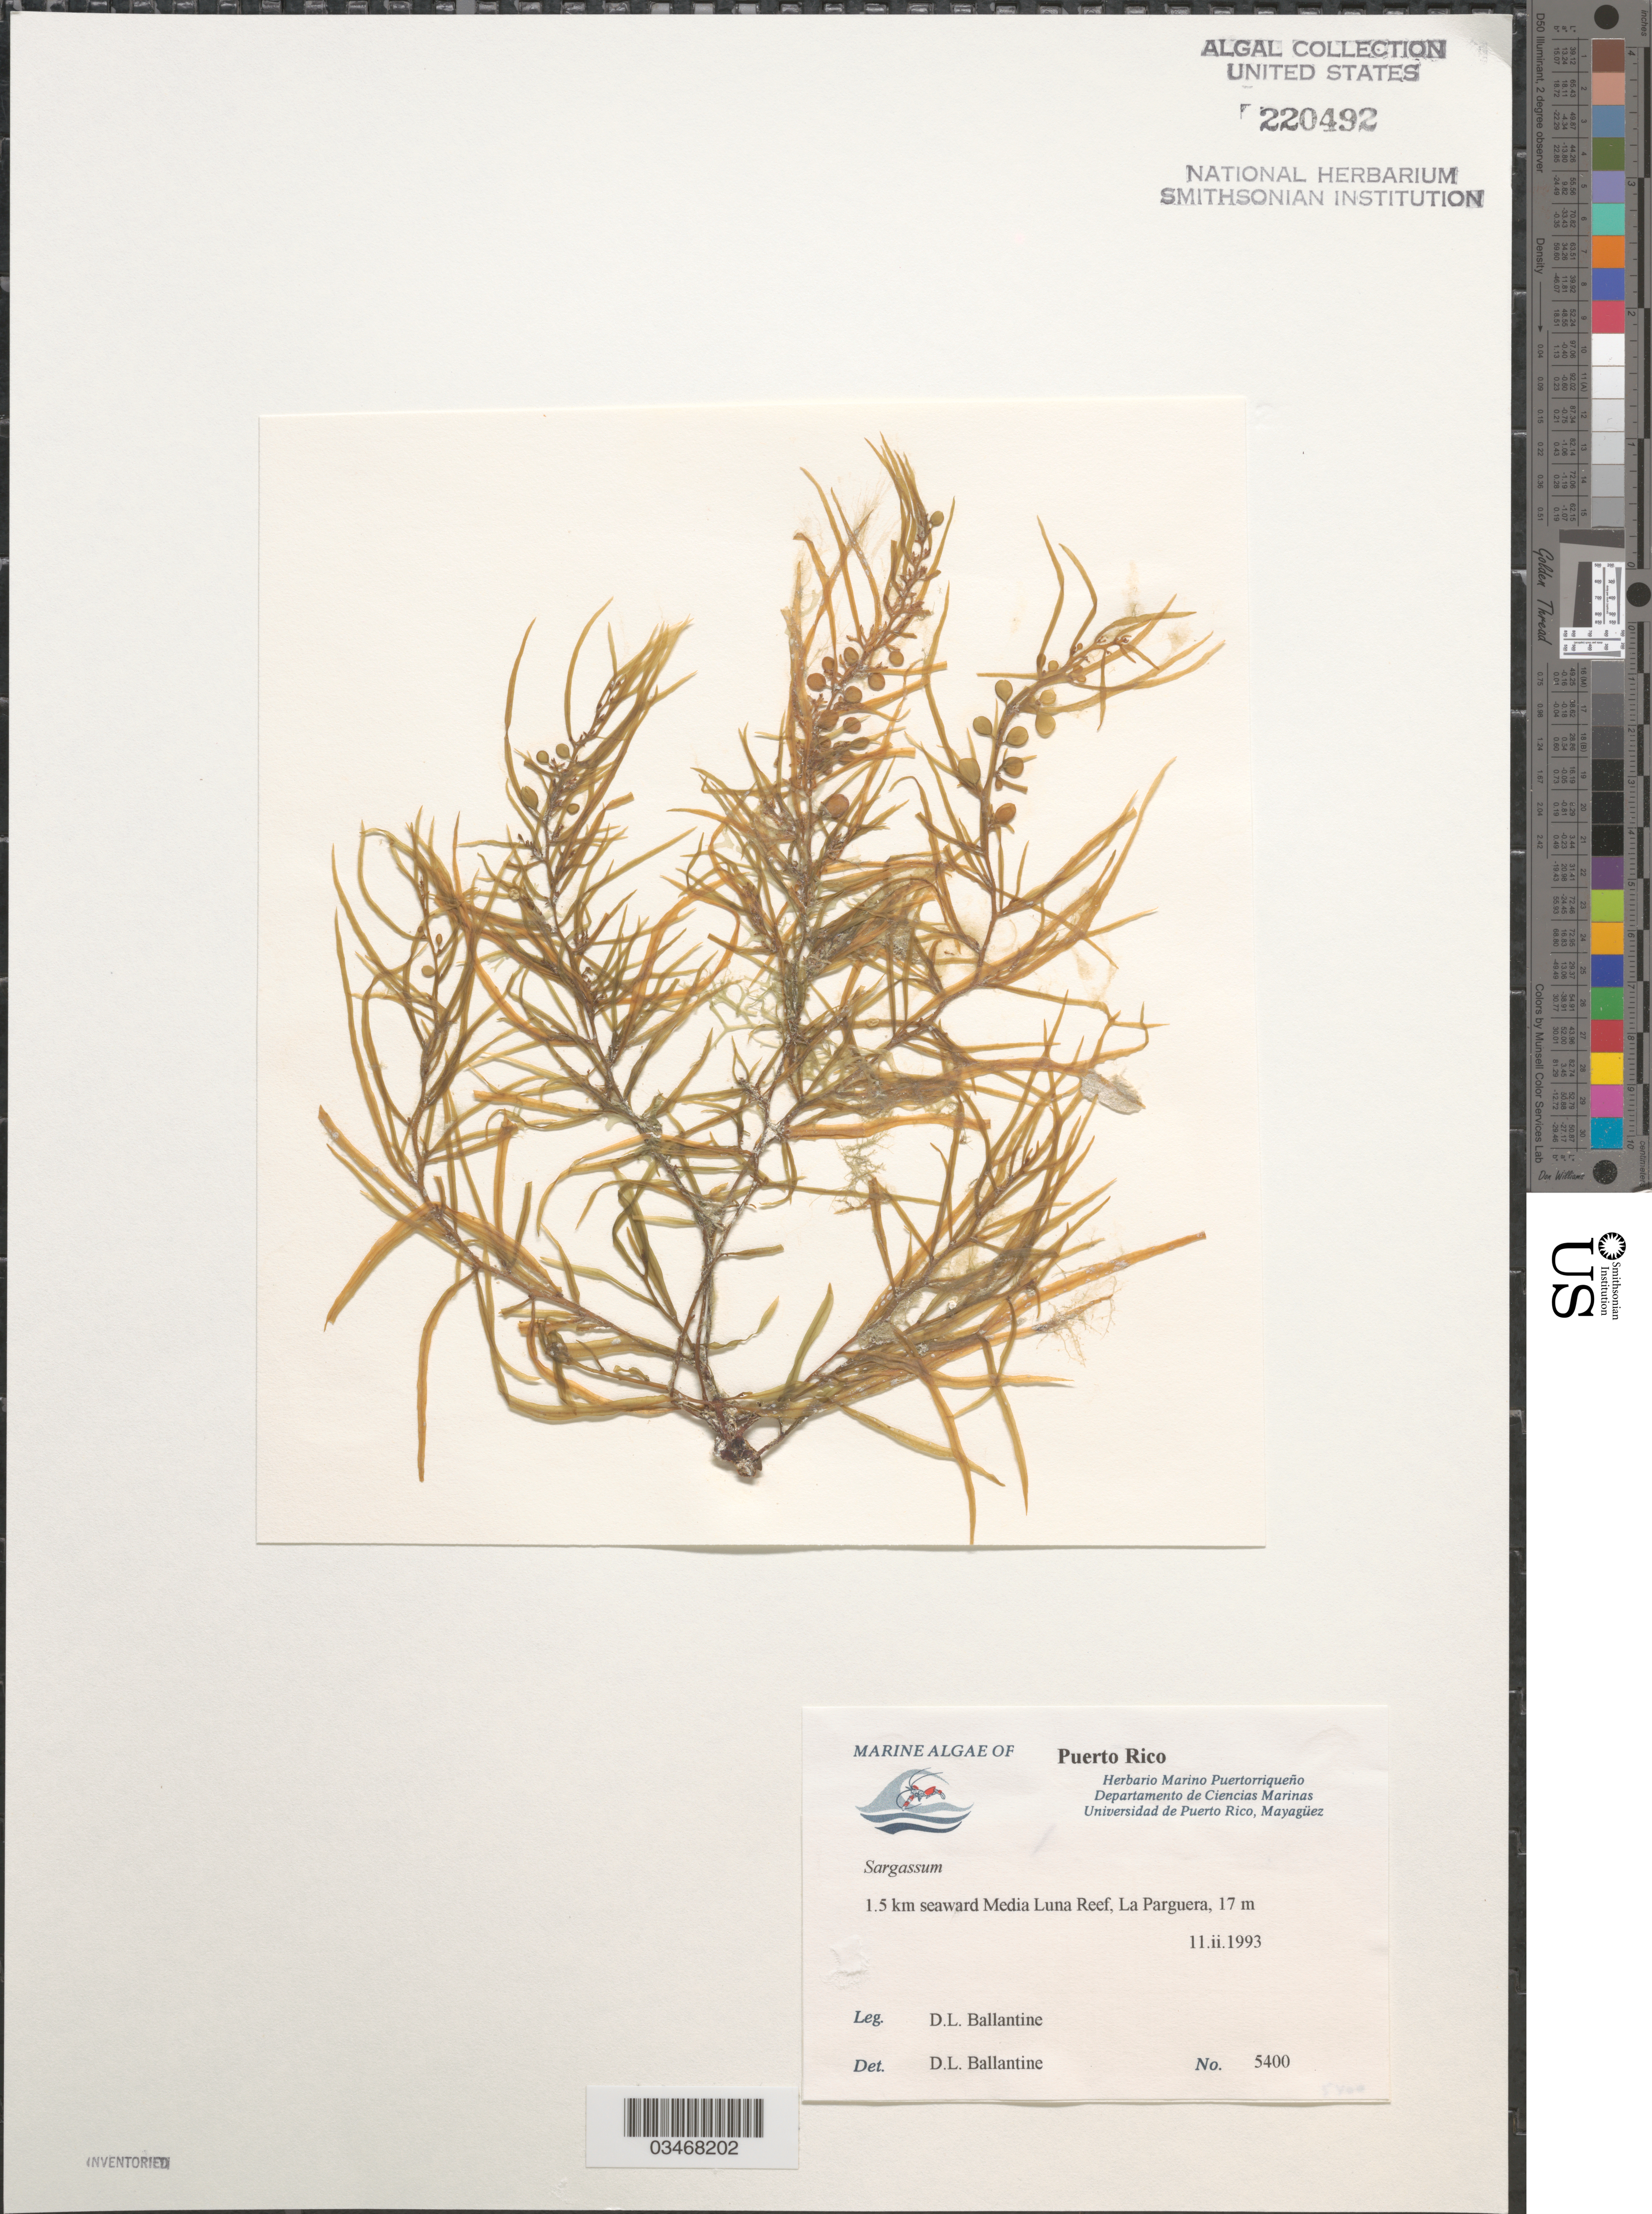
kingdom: Chromista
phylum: Ochrophyta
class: Phaeophyceae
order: Fucales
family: Sargassaceae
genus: Sargassum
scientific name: Sargassum sp.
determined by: Ballantine, D. L.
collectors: D.L. Ballantine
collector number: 5400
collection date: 1993-02-11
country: Puerto Rico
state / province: Lajas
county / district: La Parguera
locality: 1.5 km seaward Media Luna Reef.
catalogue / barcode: US 220492